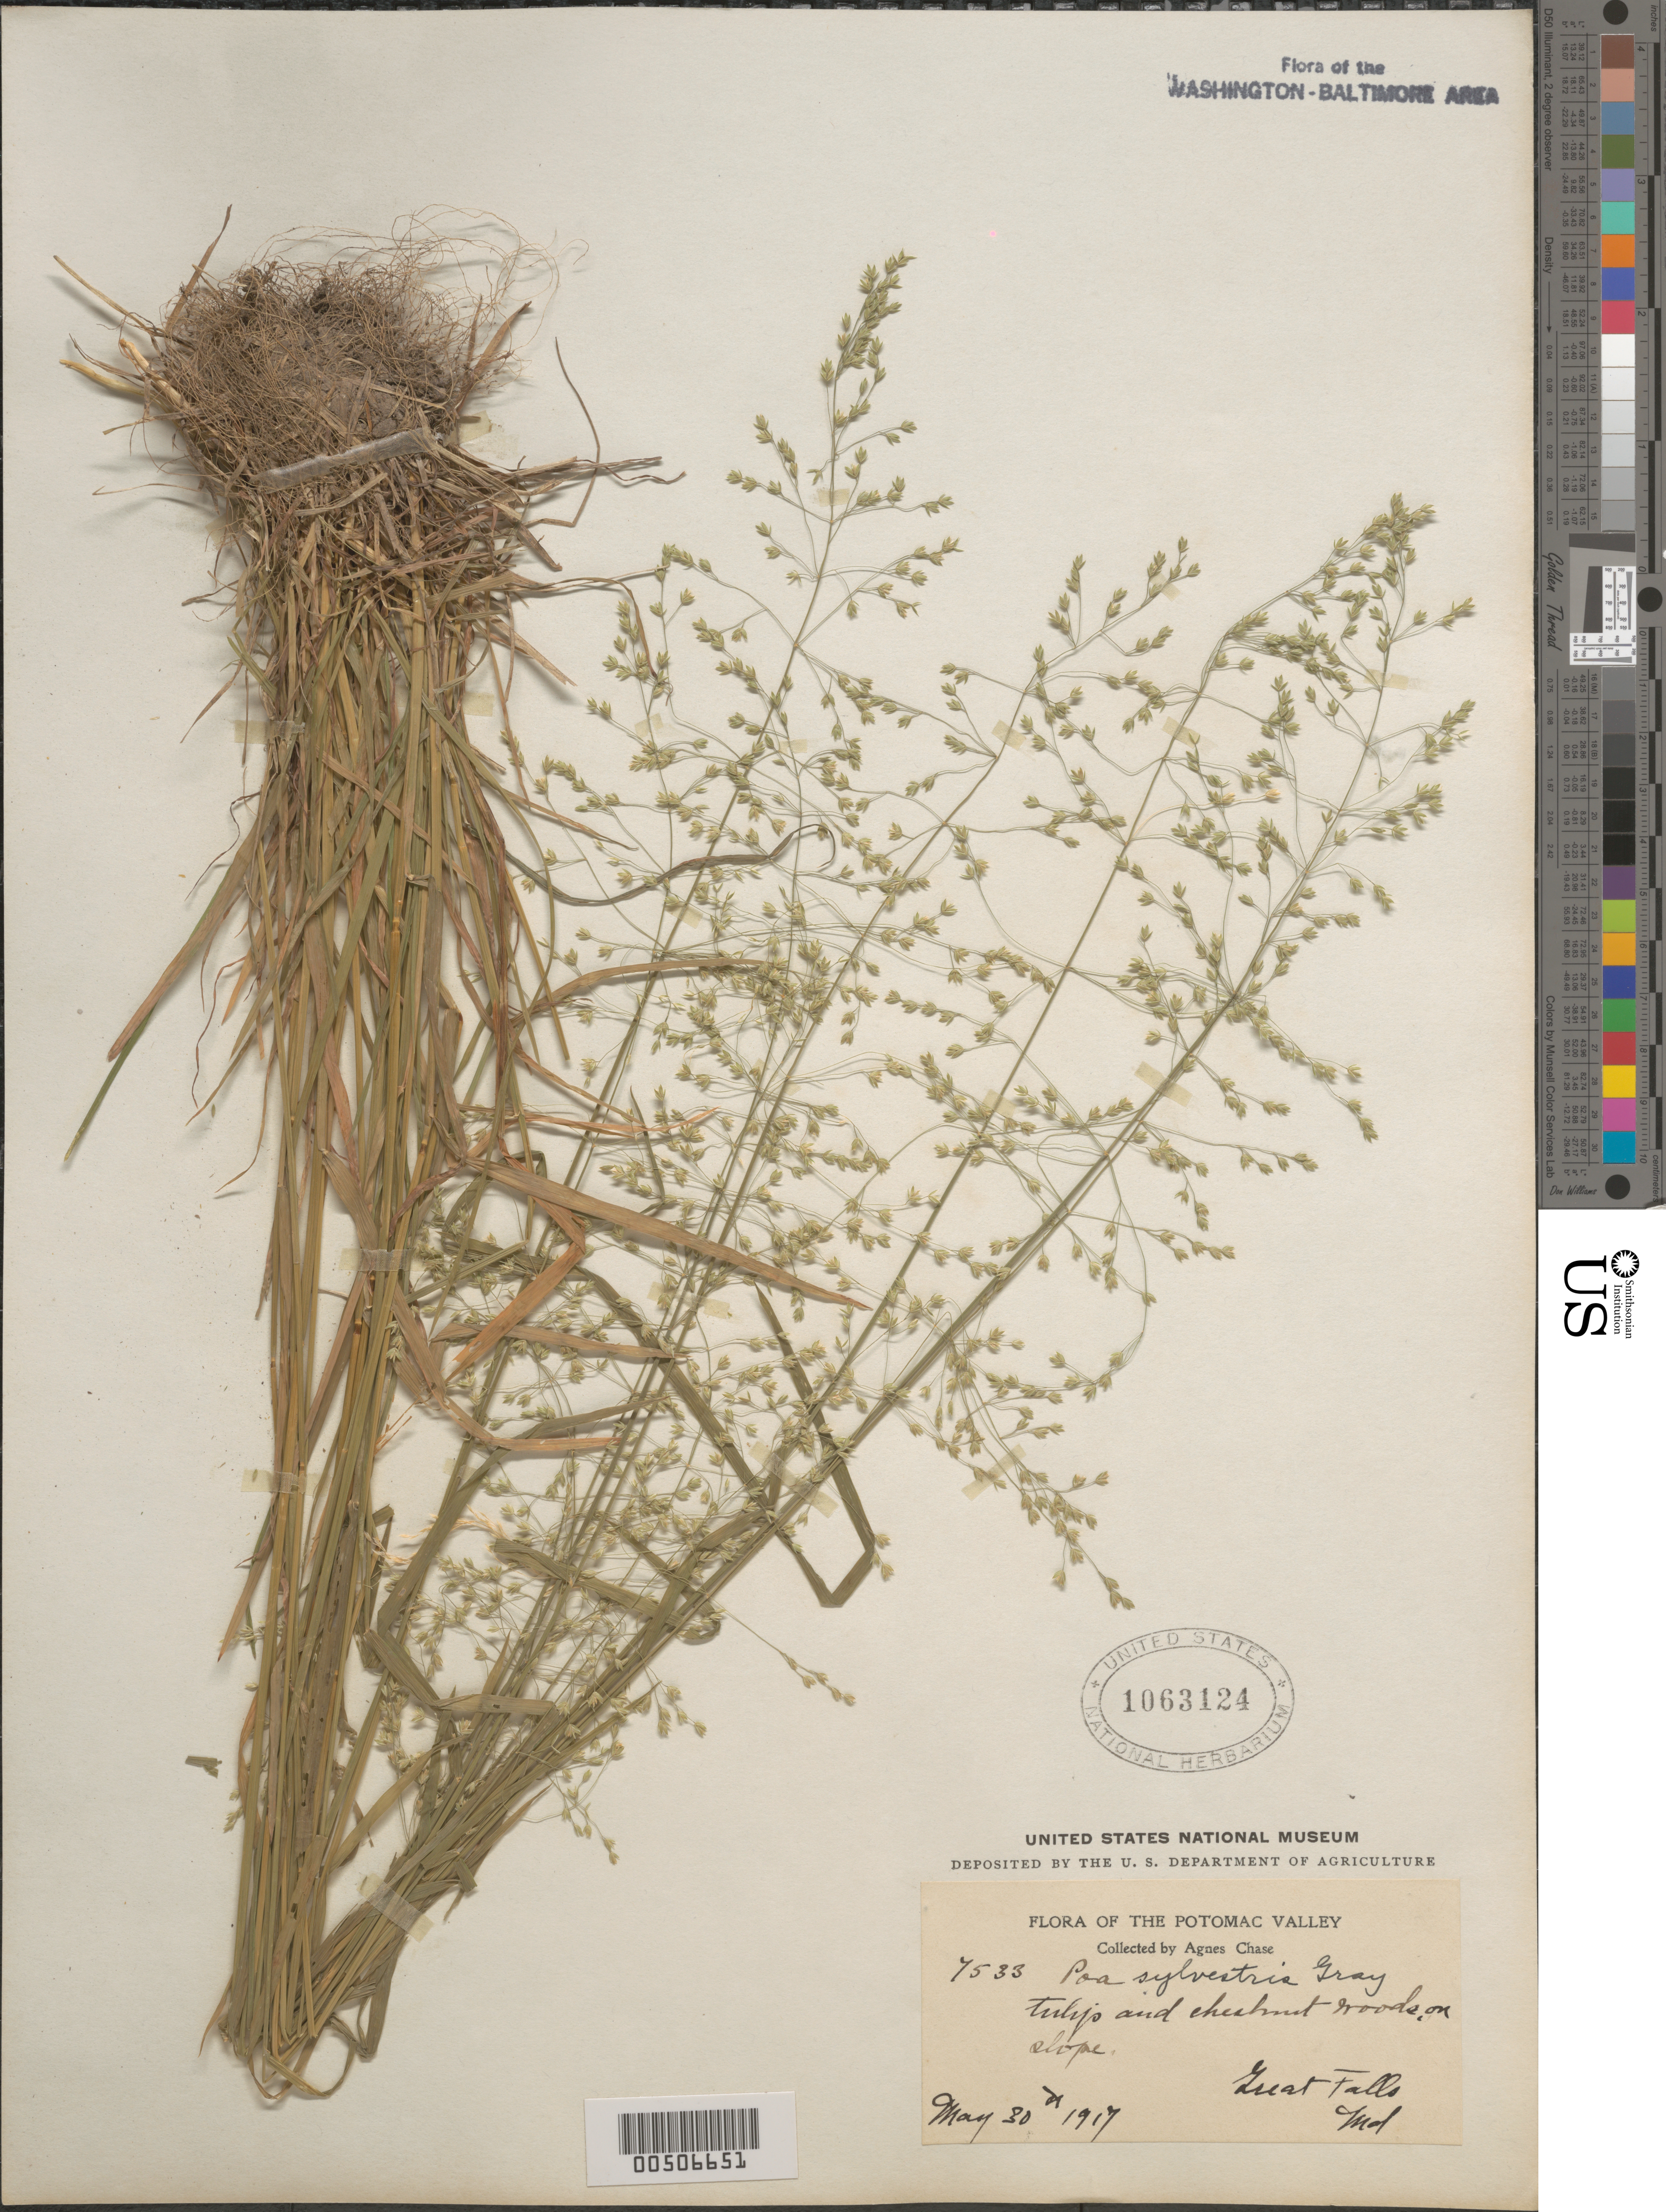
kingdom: Plantae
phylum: Tracheophyta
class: Liliopsida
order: Poales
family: Poaceae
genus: Poa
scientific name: Poa sylvestris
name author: A. Gray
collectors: A. Chase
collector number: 7533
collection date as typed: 30 May 1917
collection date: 1917-05-30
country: United States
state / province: Maryland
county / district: Montgomery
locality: Great Falls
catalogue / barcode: US 1063124